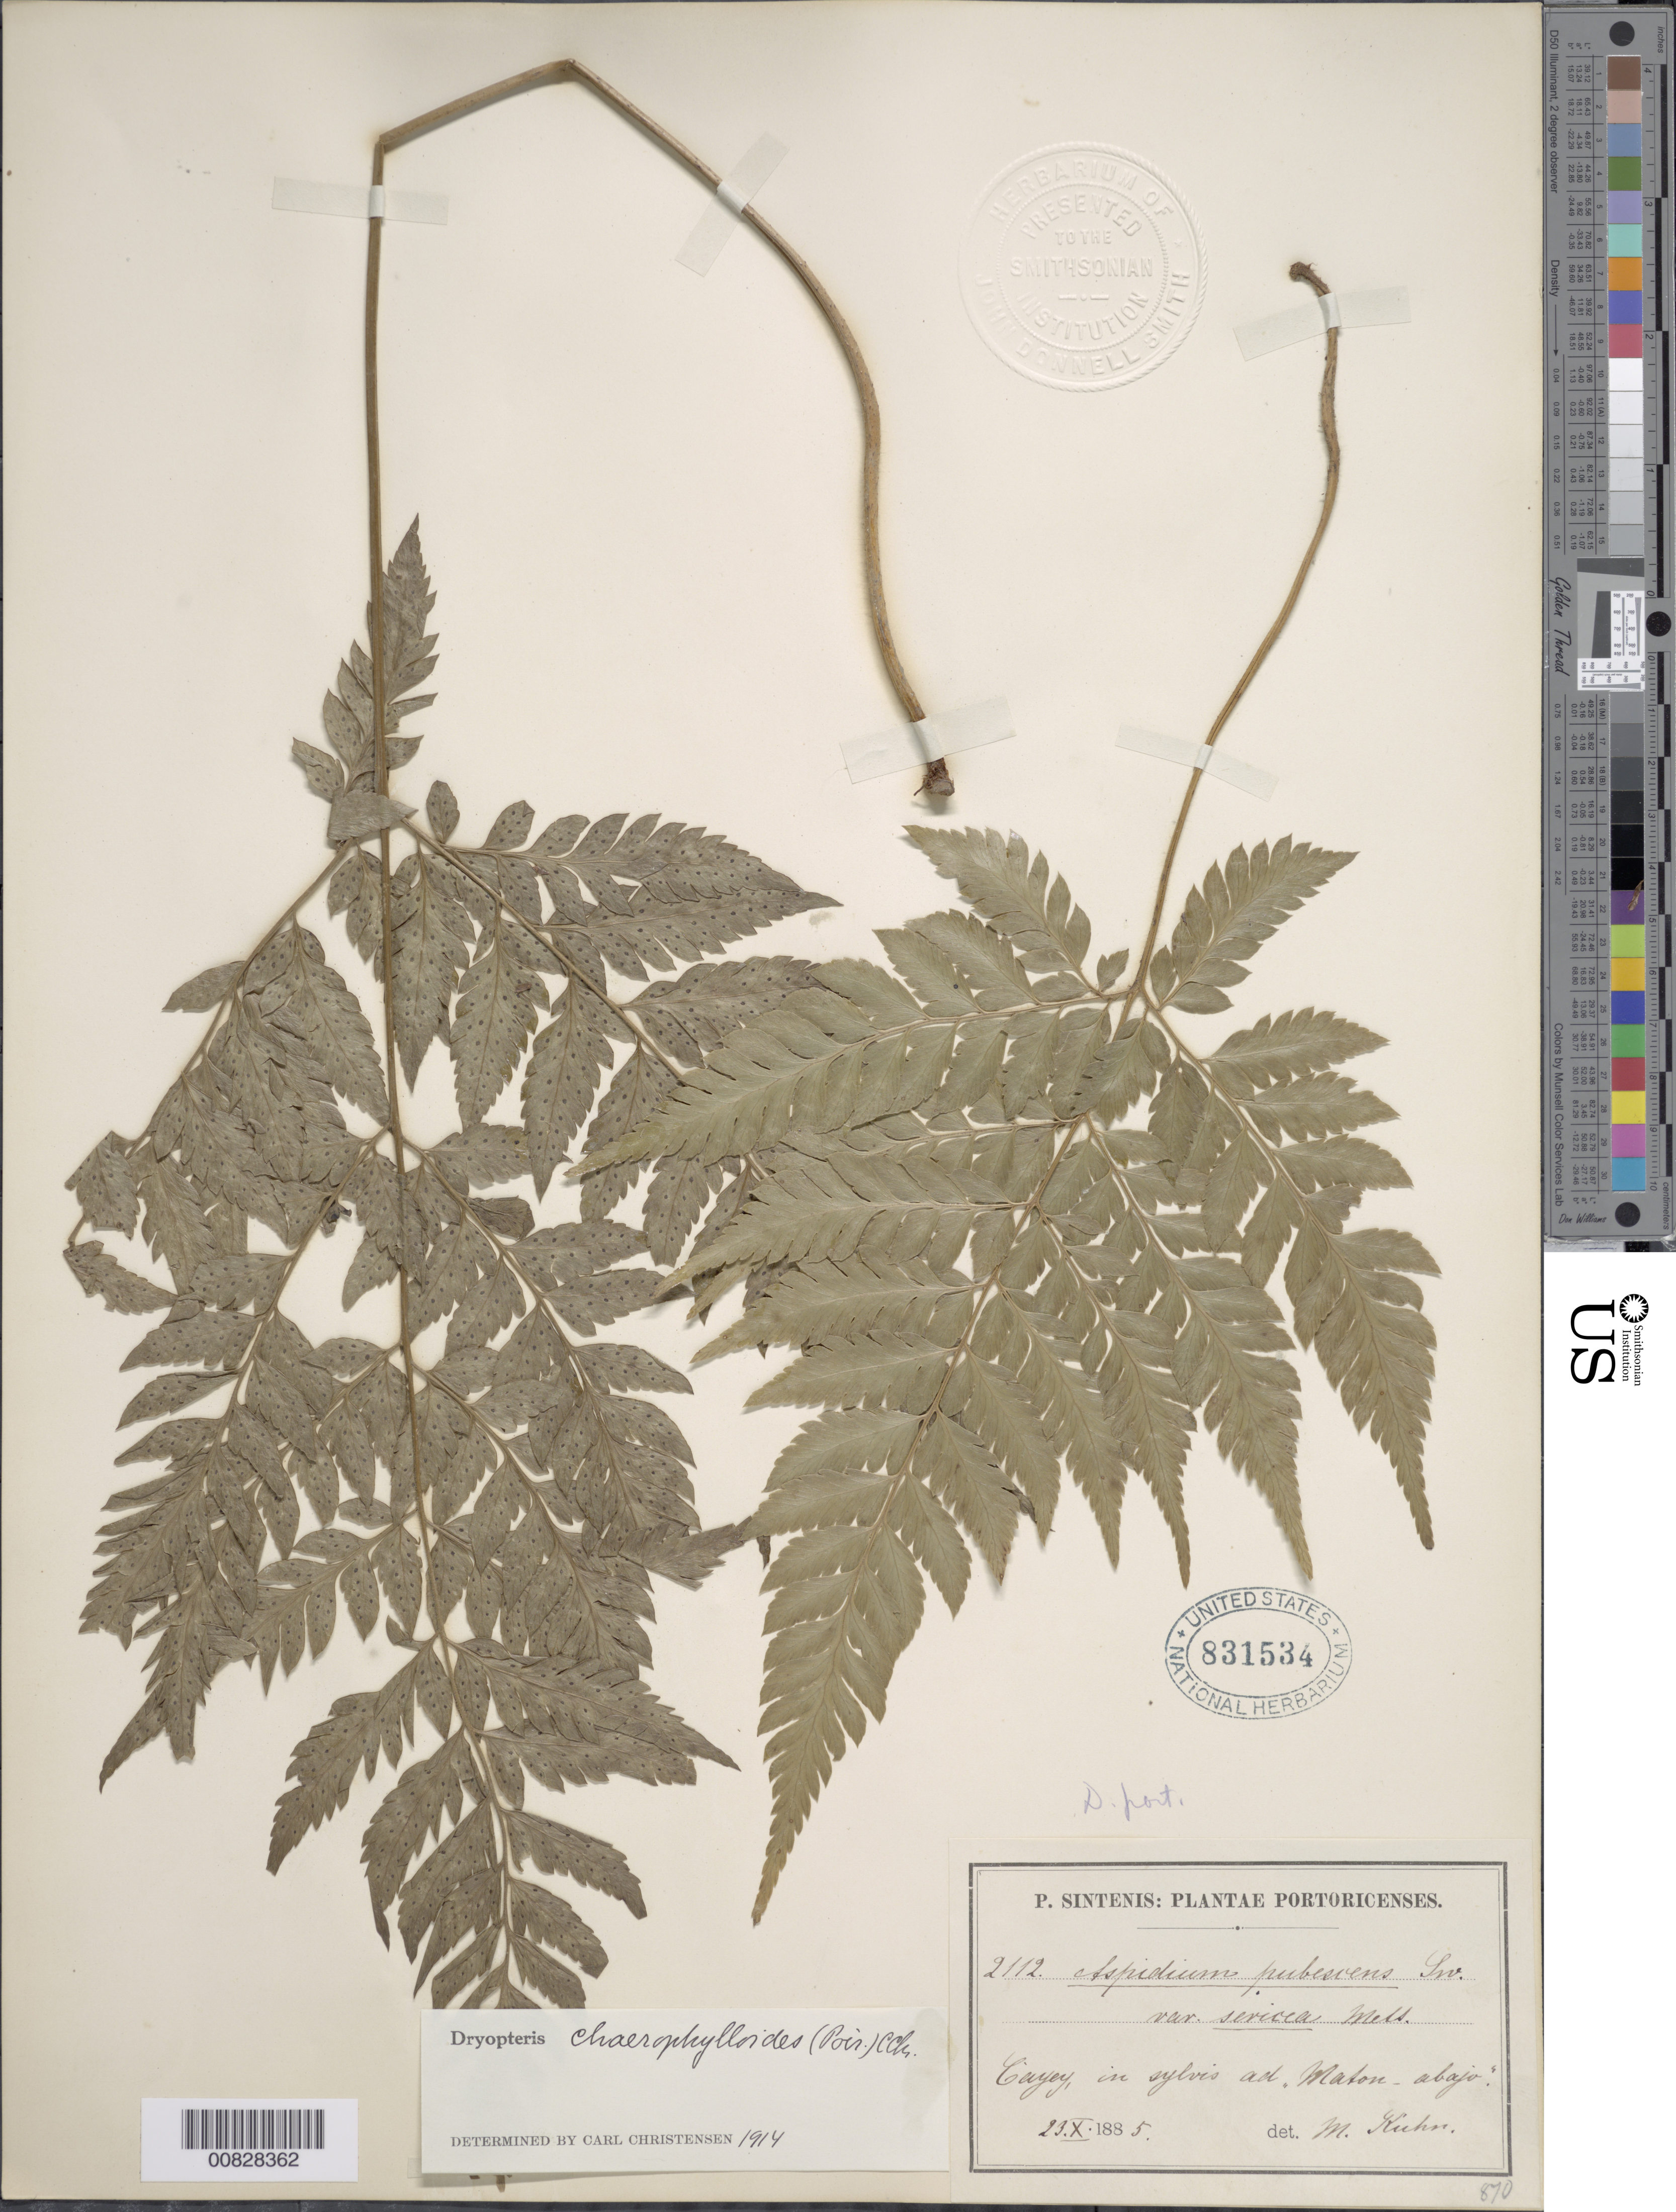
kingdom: Plantae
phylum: Tracheophyta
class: Polypodiopsida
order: Polypodiales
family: Dryopteridaceae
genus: Polystichopsis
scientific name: Polystichopsis chaerophylloides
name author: (Poir.) C.V. Morton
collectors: P. Sintenis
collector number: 2112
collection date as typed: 23 Oct 1885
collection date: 1885-10-23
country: Puerto Rico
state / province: Cayey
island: Puerto Rico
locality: Cayey, "Maton-abajo"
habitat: Sylvis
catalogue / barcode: US 831534